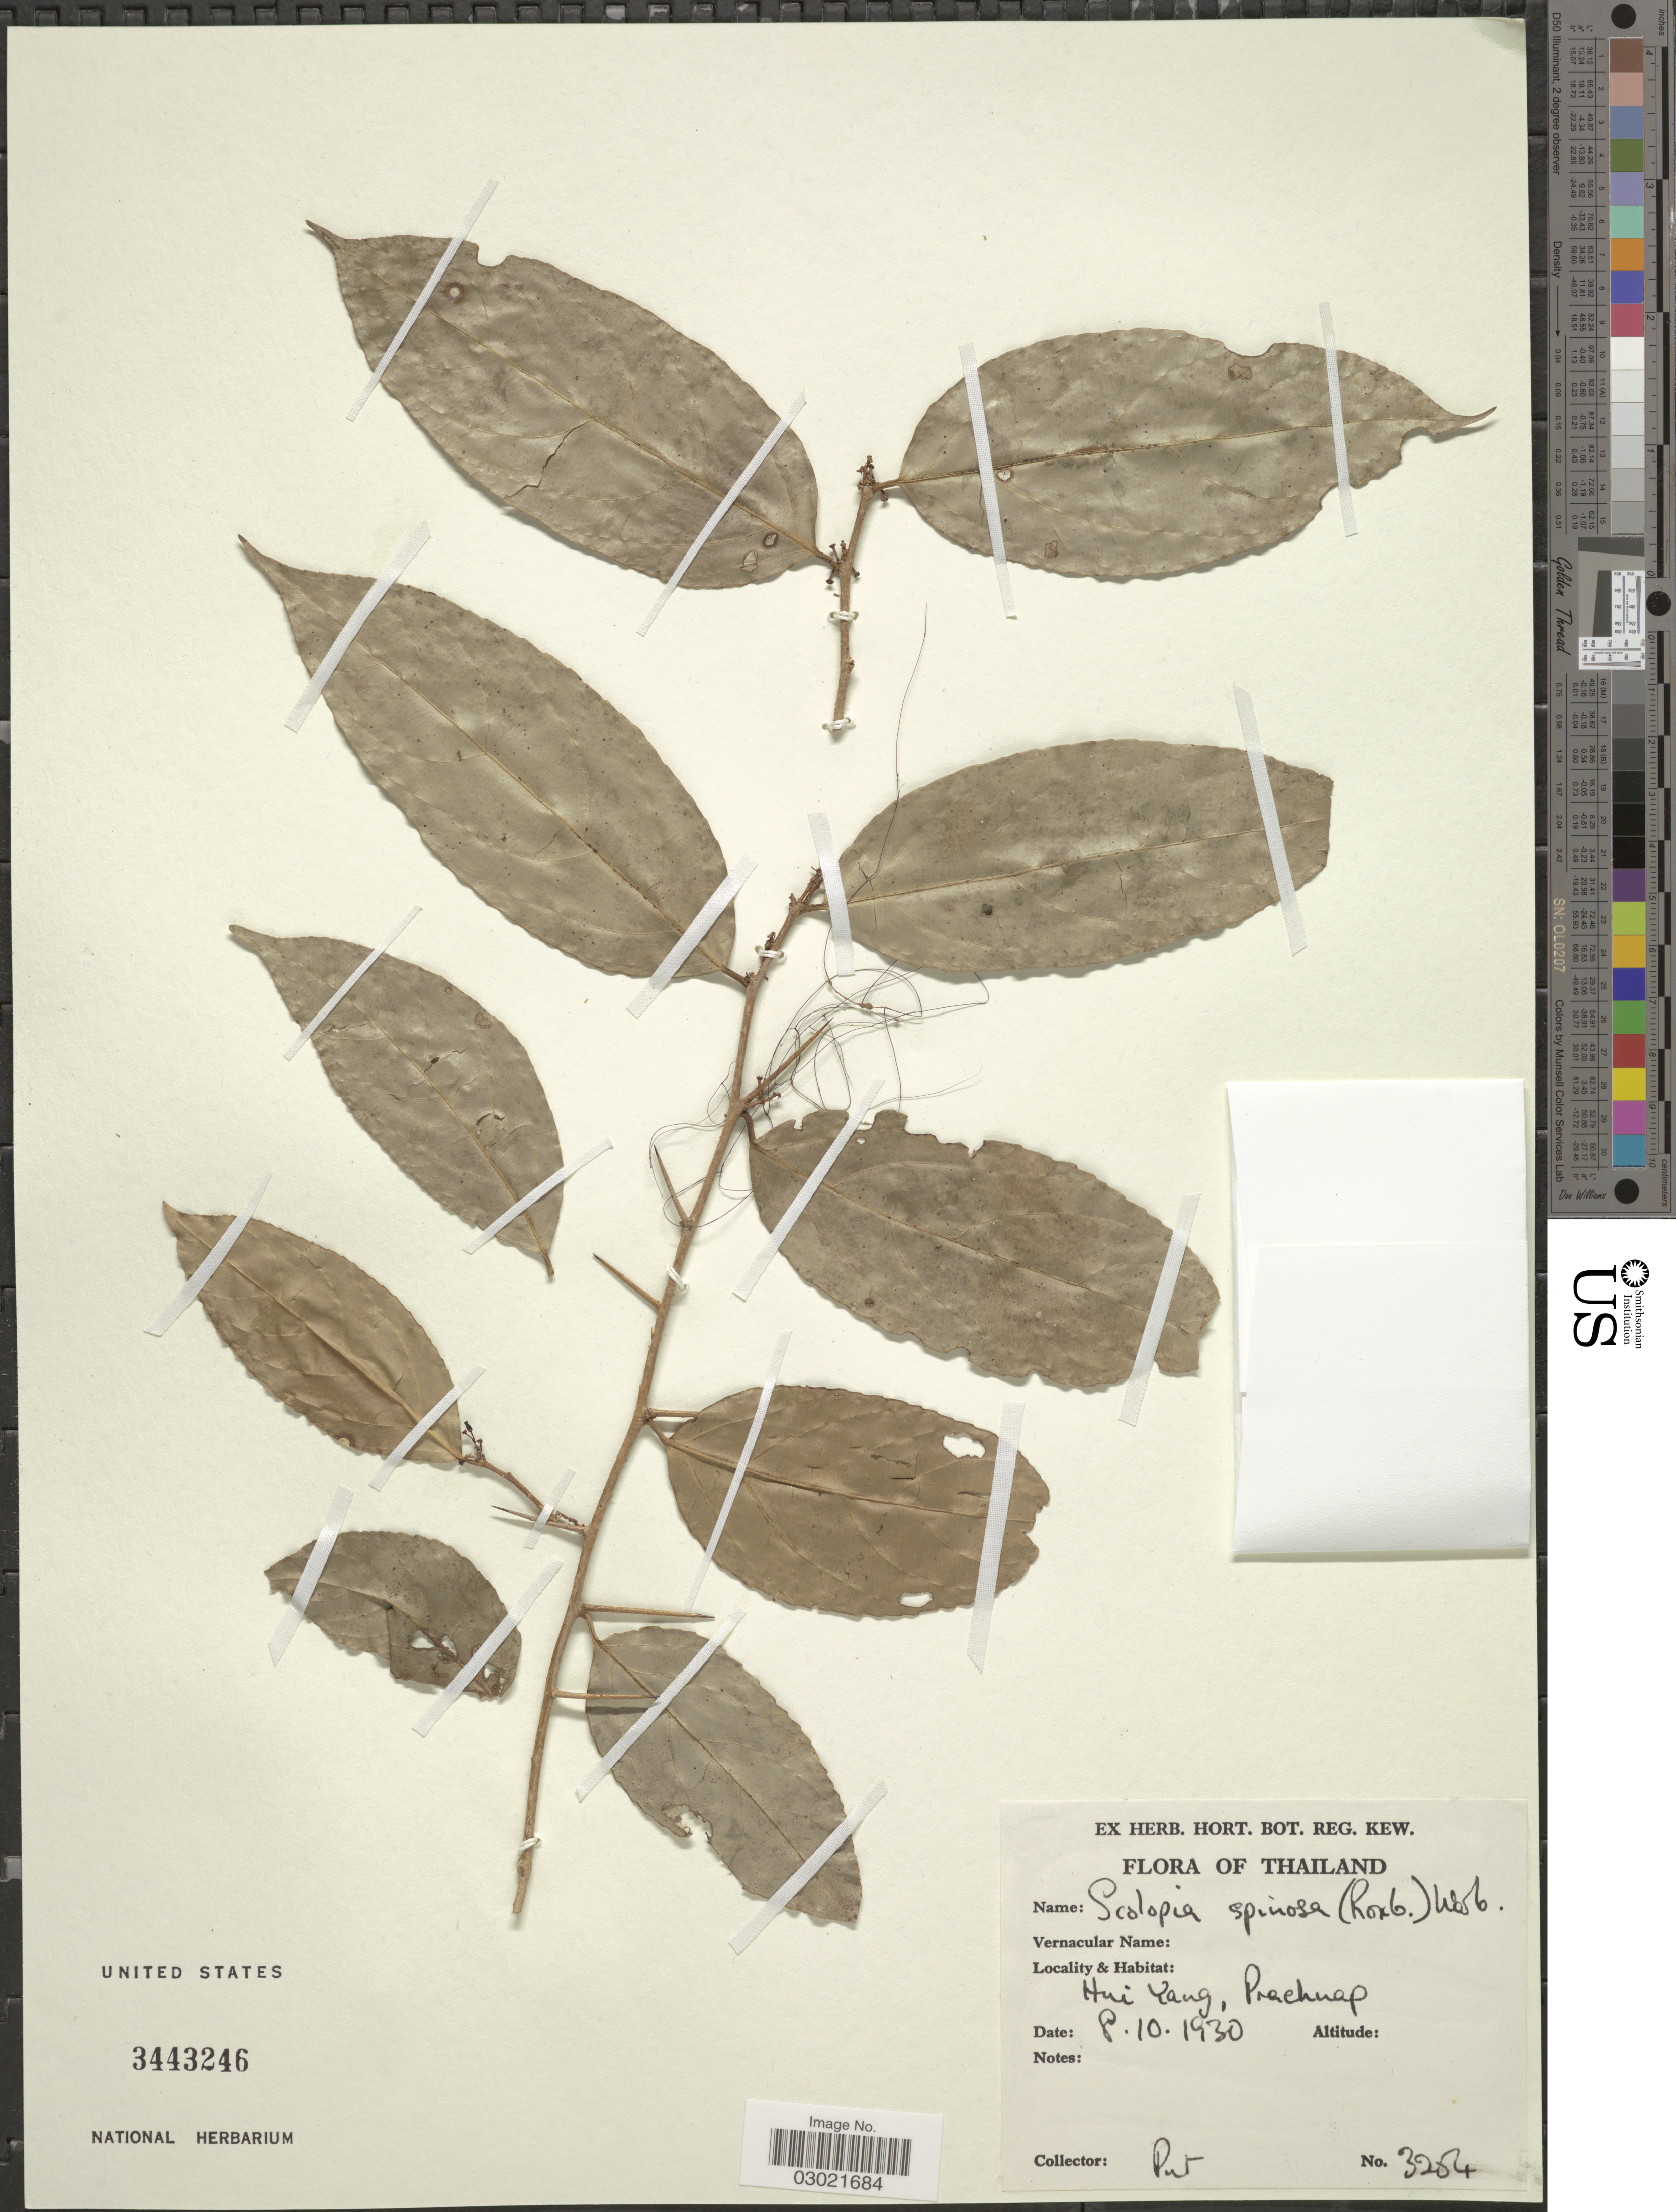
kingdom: Plantae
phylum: Tracheophyta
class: Magnoliopsida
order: Malpighiales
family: Salicaceae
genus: Scolopia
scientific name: Scolopia spinosa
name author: (Roxb.) Warb.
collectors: -. Put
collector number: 3204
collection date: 1930-10-08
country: Thailand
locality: Hui Yang, Prachuap.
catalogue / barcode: US 3443246